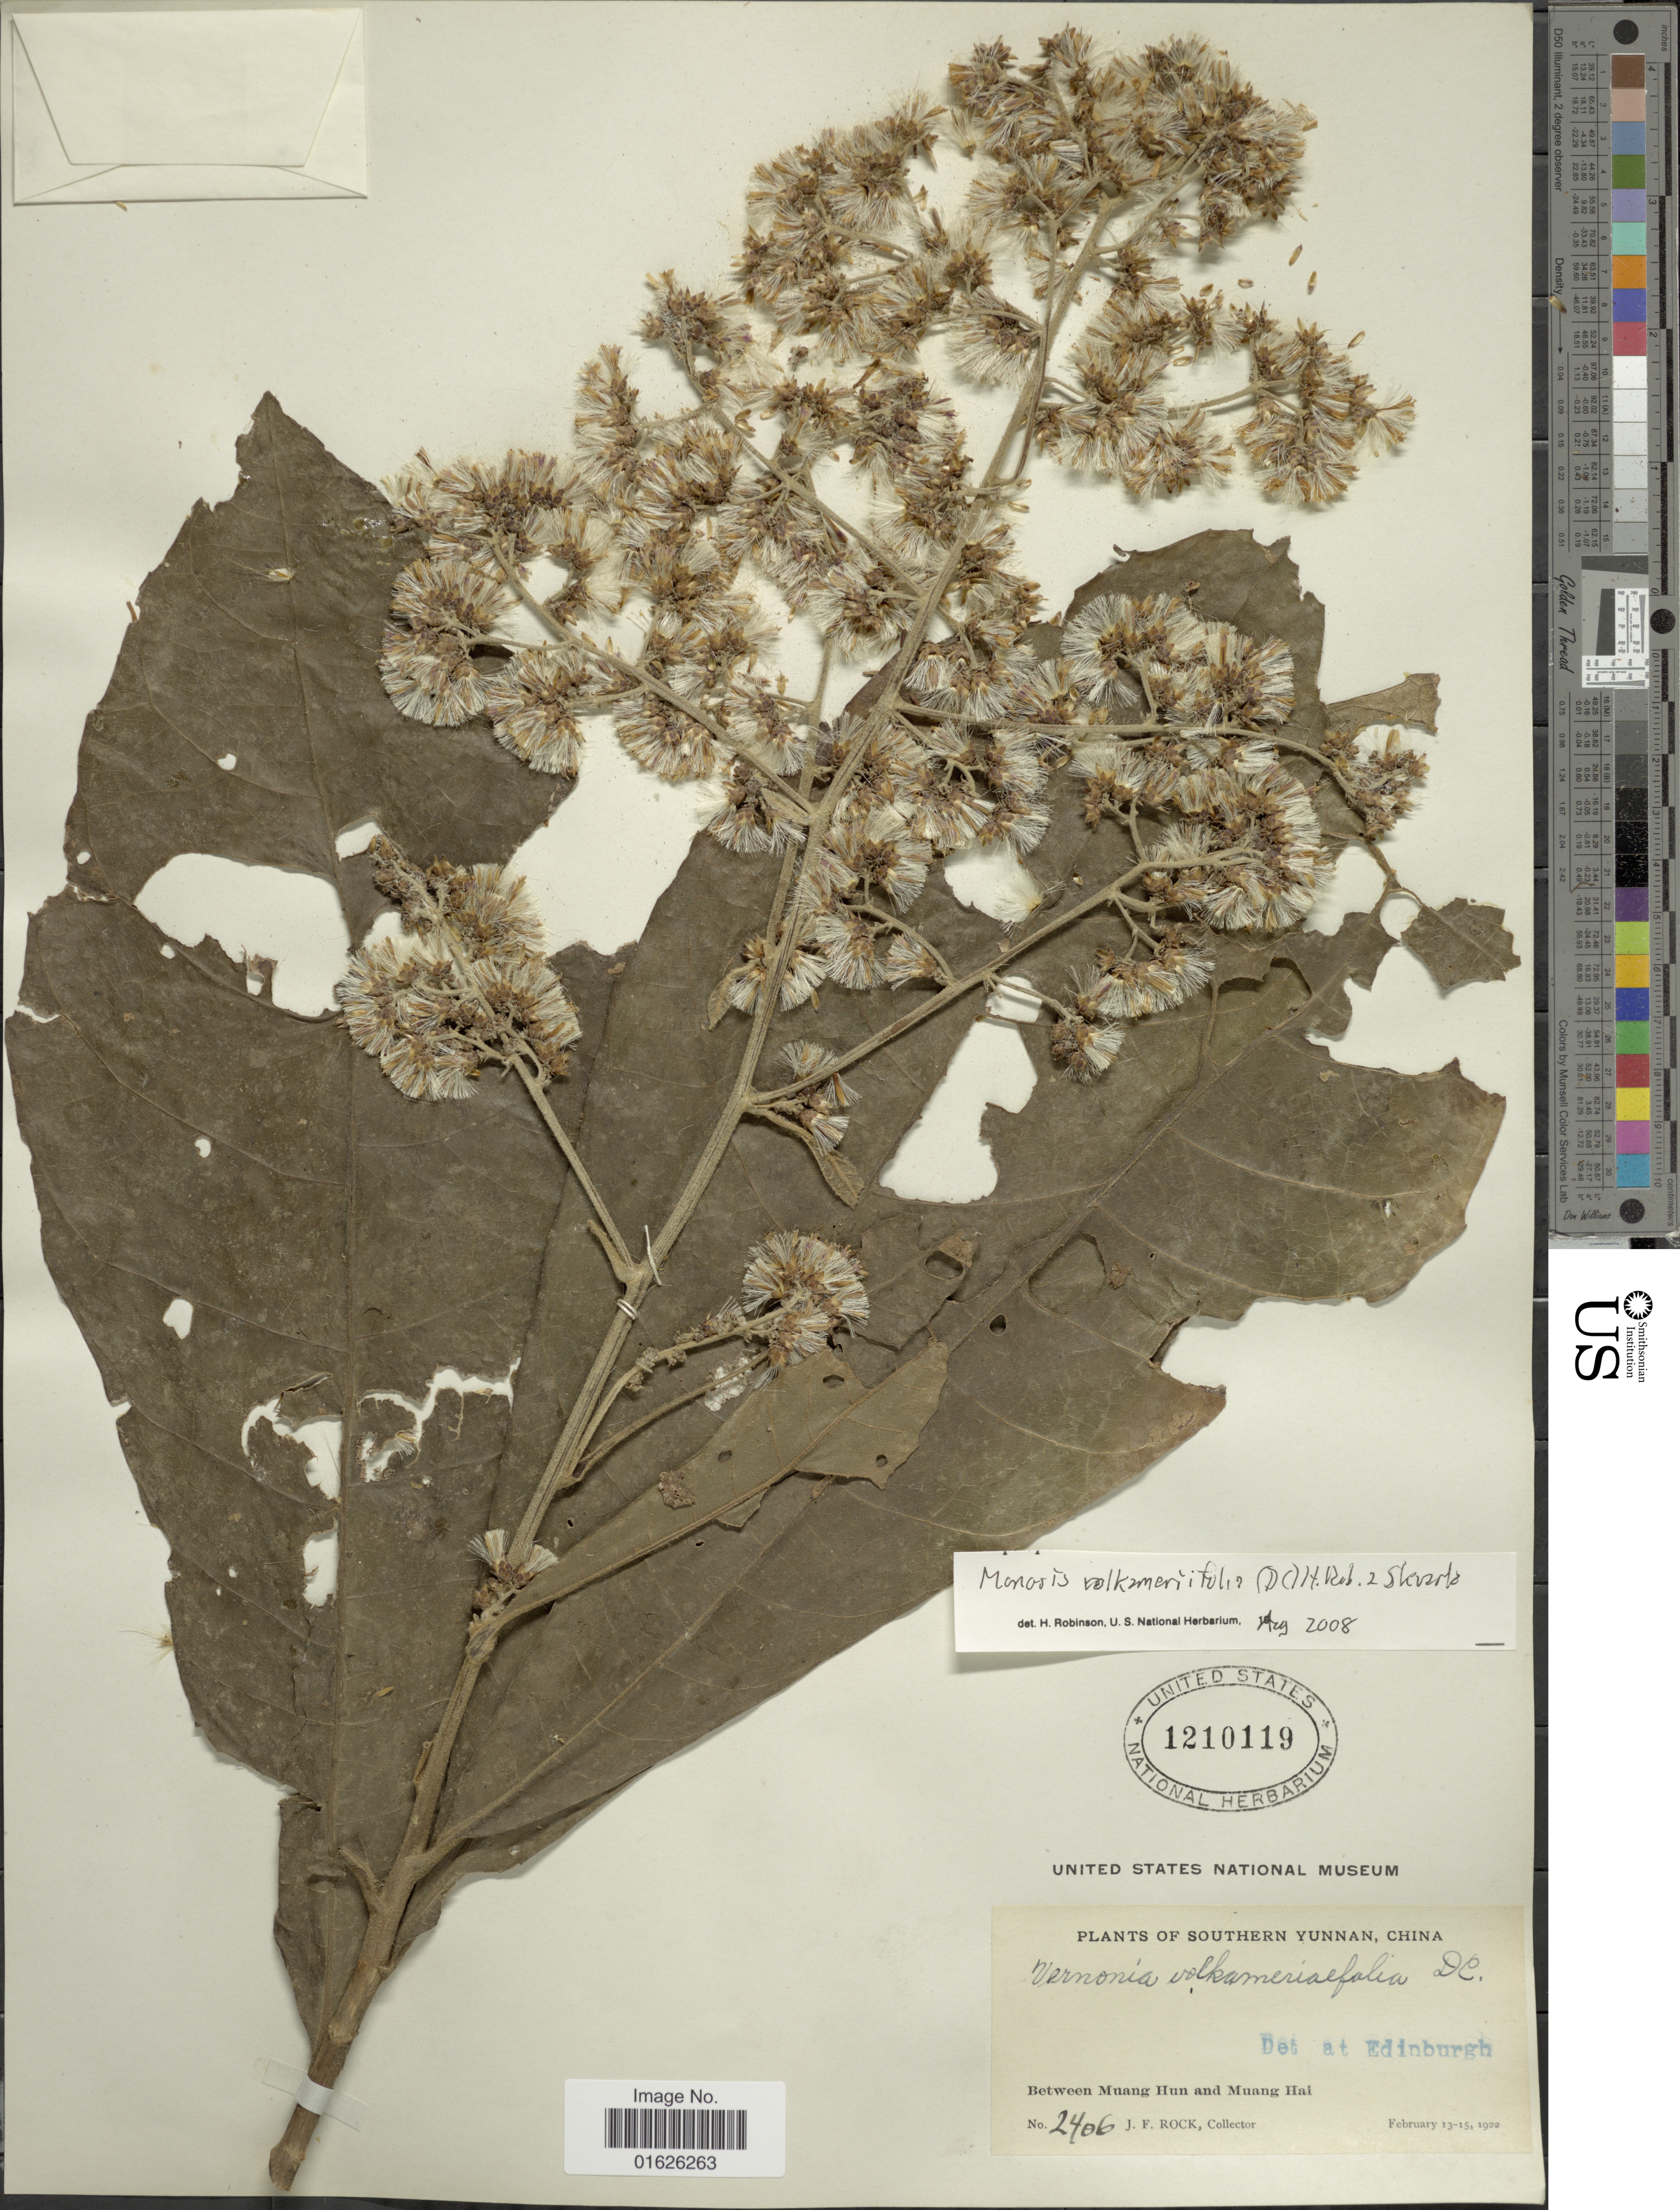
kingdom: Plantae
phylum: Tracheophyta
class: Magnoliopsida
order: Asterales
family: Asteraceae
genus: Monosis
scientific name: Monosis volkameriifolia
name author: (DC.) H. Rob. & Skvarla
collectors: J. Rock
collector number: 2406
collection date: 1922-02-13/1922-02-15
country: China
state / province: Yunnan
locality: Southern Yunnan, between Muang Hun and Muang Hai.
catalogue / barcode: US 1210119